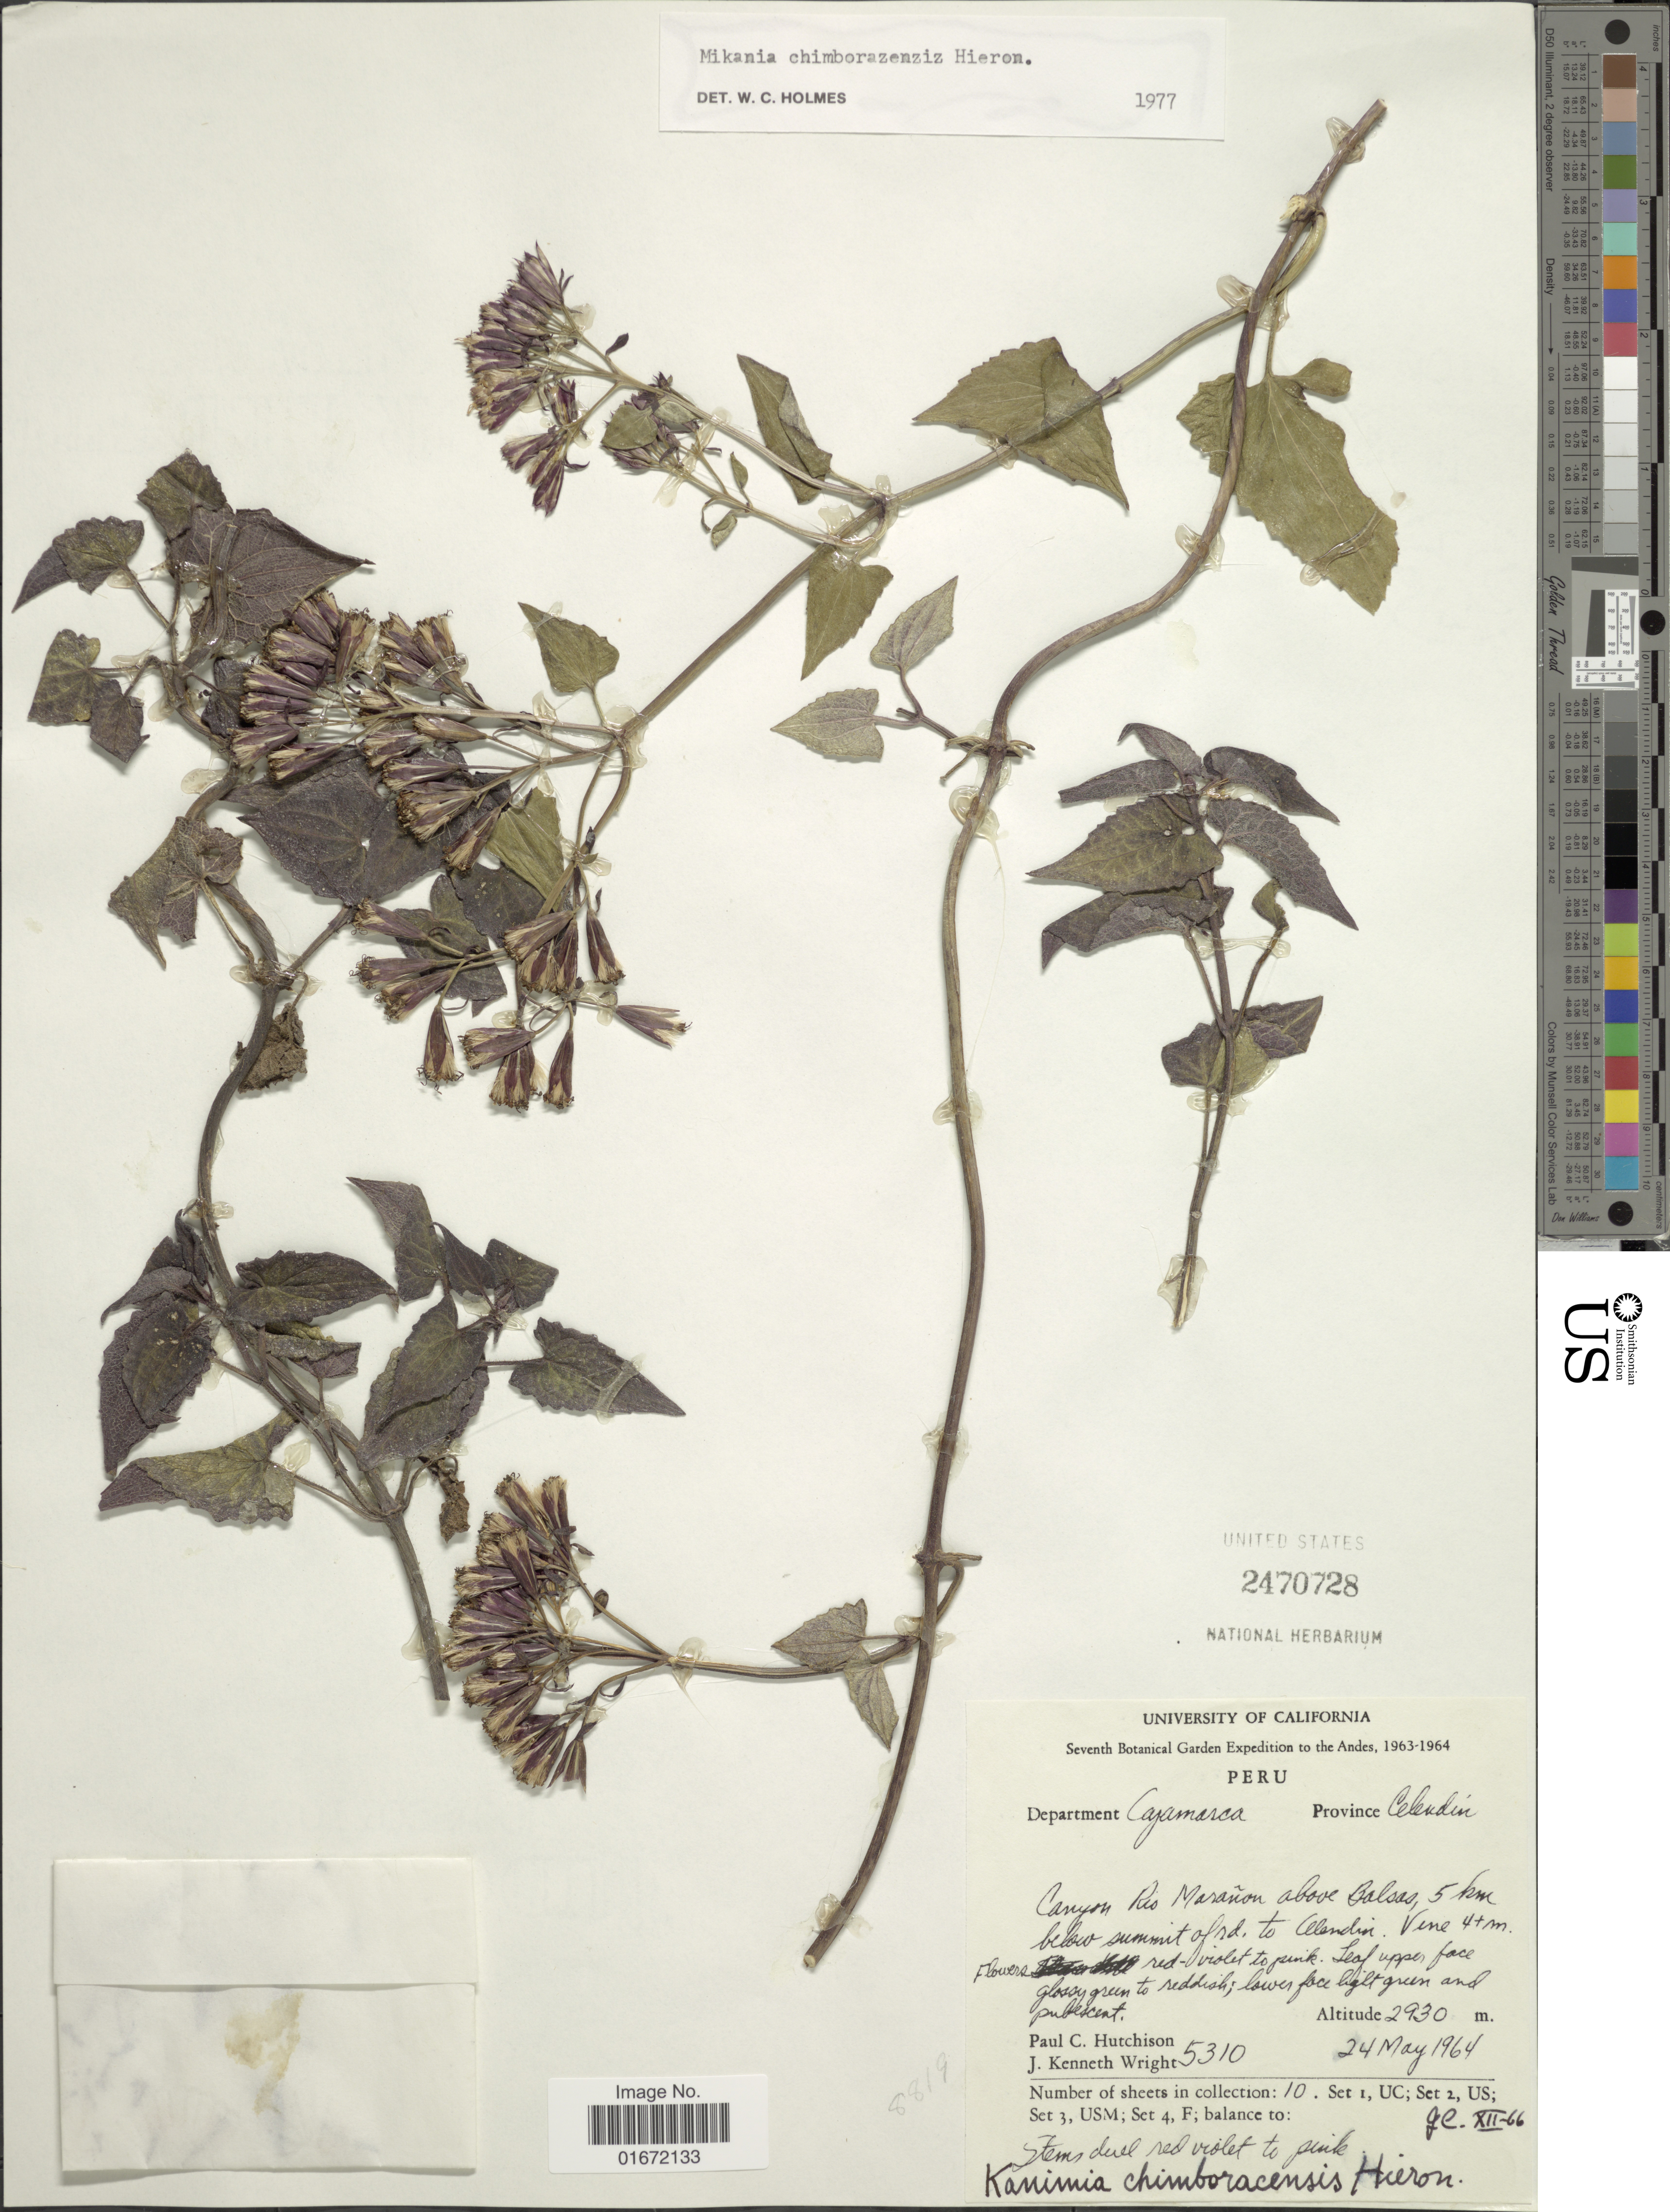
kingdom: Plantae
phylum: Tracheophyta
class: Magnoliopsida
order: Asterales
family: Asteraceae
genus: Mikania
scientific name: Mikania chimborazensis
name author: Hieron. in Sodiro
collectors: P. C. Hutchison & J. K. Wright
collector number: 5310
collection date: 1964-05-24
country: Peru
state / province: Cajamarca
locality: Department Cajamarca. Province Celendin. Canyon Rio Marañon above Balsas, 5 km below summit of rd. to Celendin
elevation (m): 2930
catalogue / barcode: US 2470728